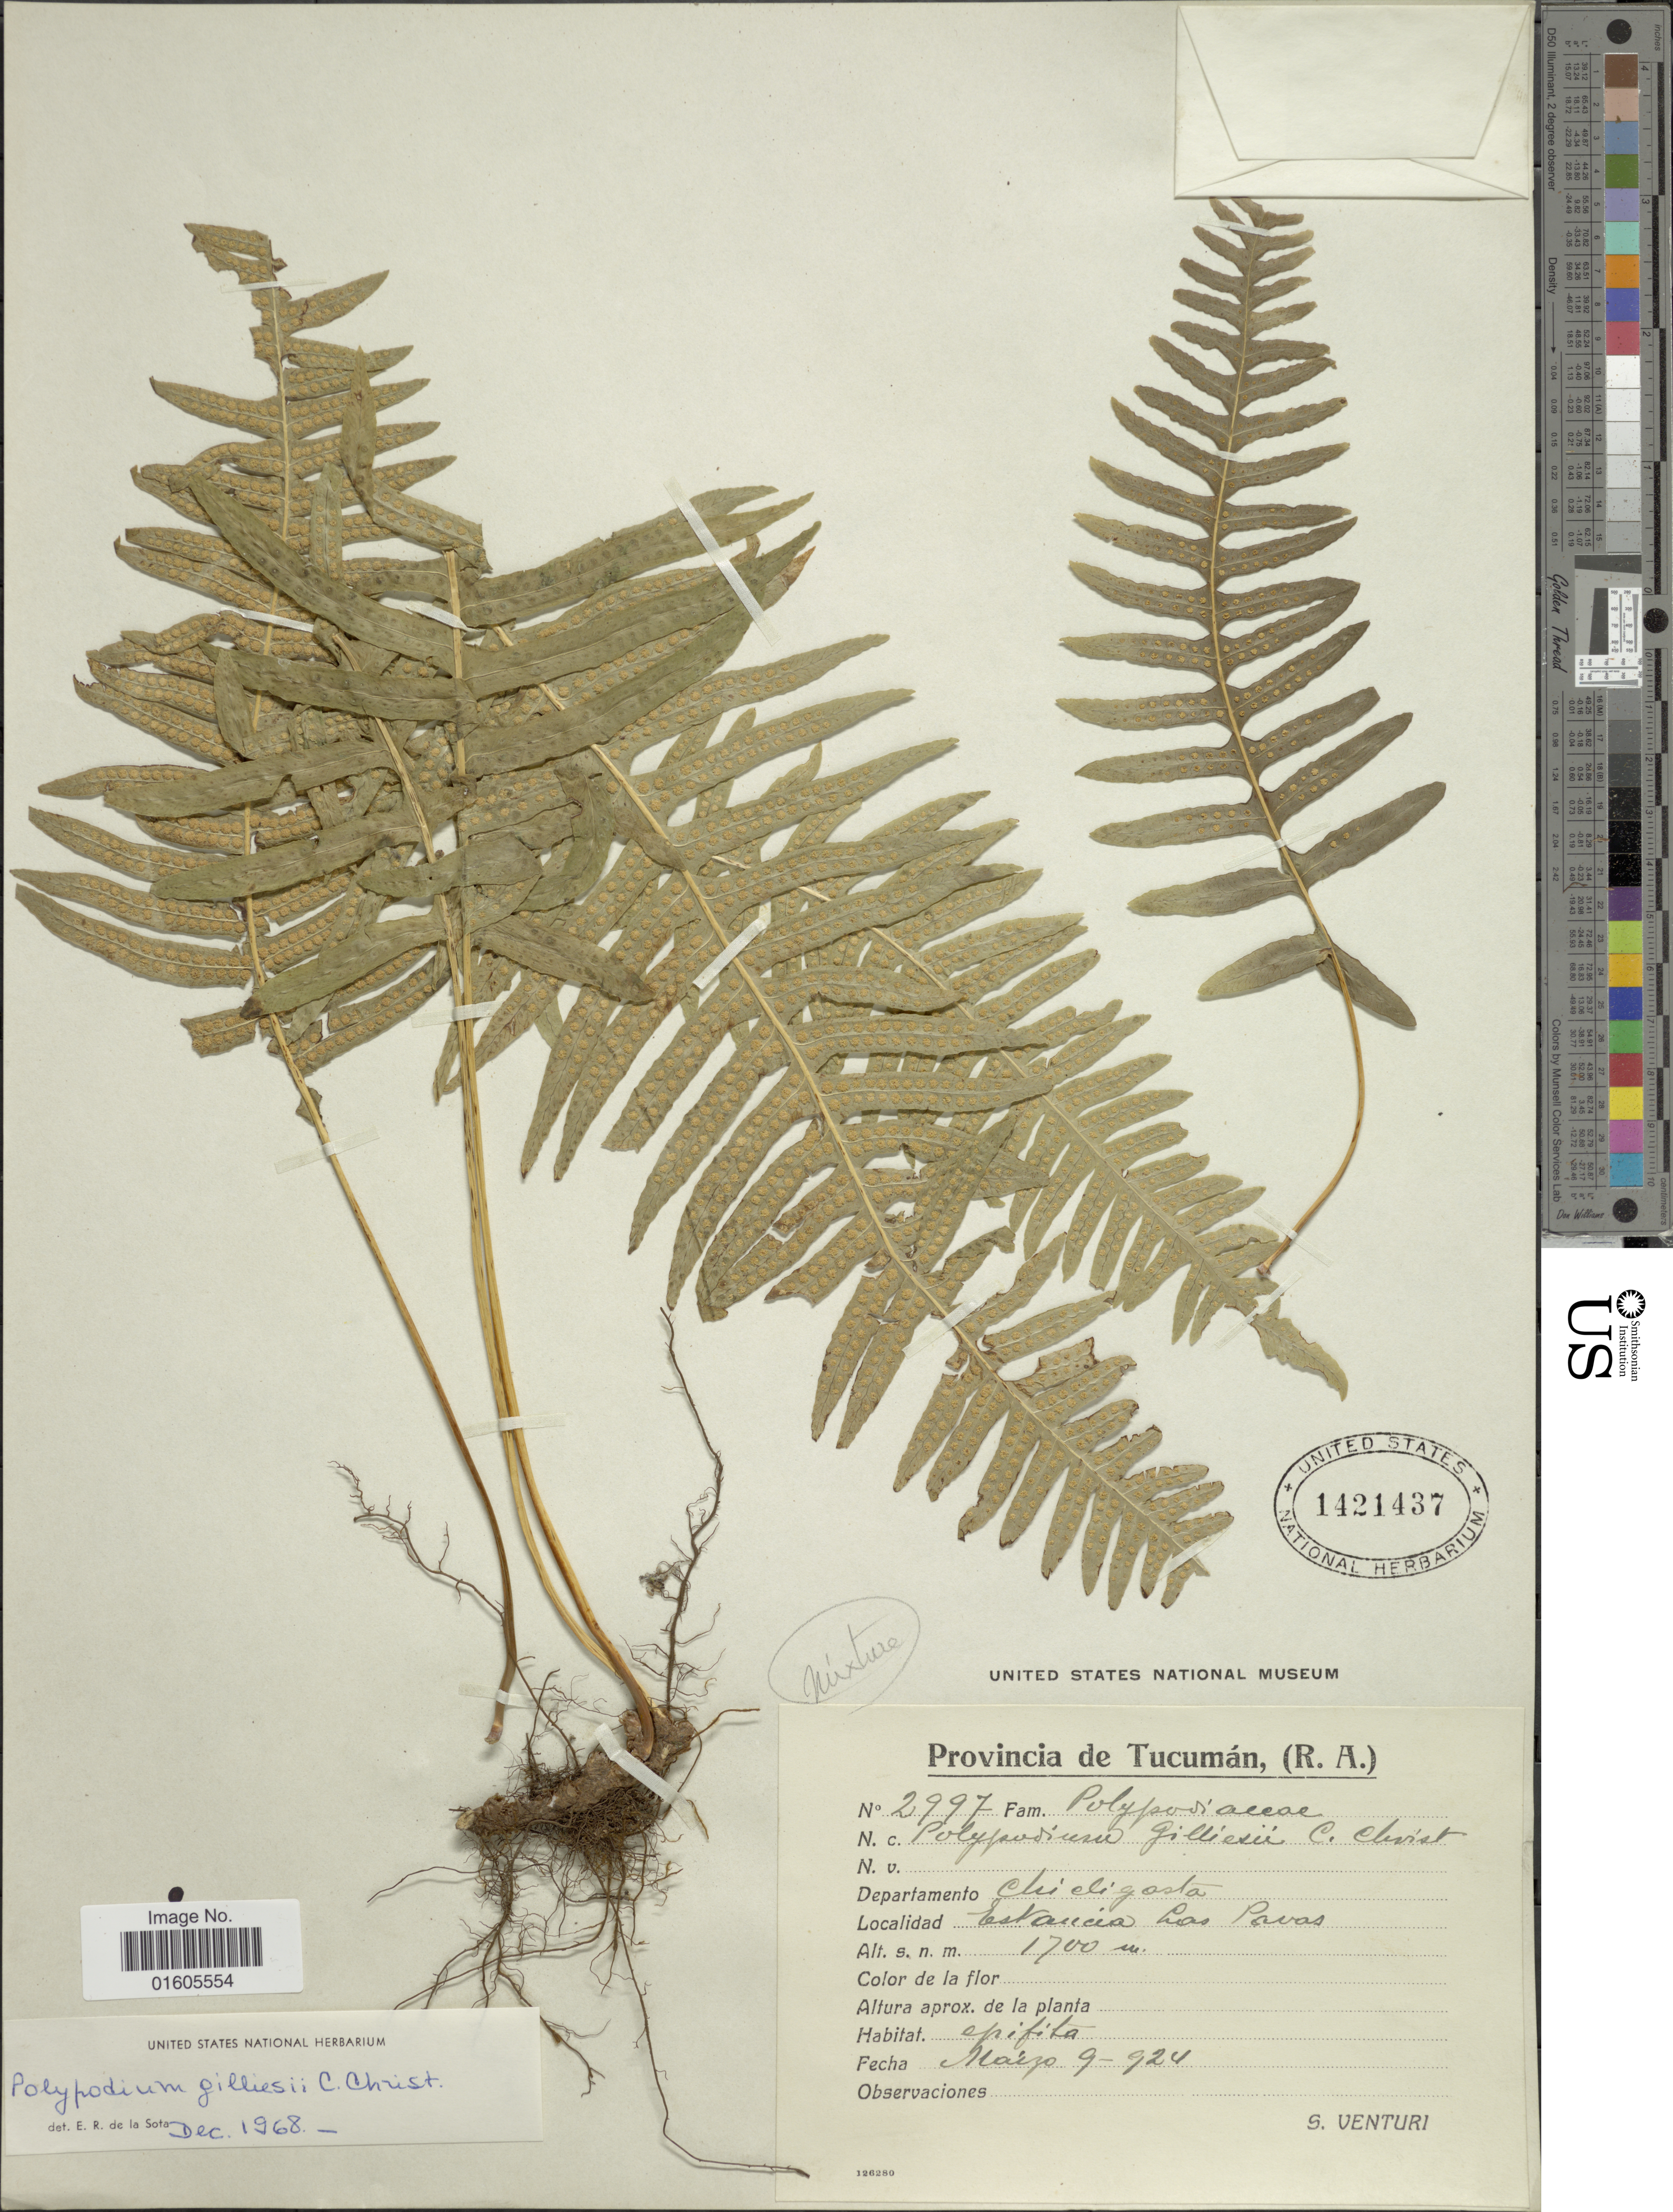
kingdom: Plantae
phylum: Tracheophyta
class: Polypodiopsida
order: Polypodiales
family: Polypodiaceae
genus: Serpocaulon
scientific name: Serpocaulon gilliesii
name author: (C. Chr.) A.R. Sm.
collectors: S. Venturi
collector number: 2997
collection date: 1924-03-09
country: Argentina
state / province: Tucuman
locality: Provincia de Tucumán, (R.A.). Departamento Chicligasta, Estancia Las Pavas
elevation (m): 1700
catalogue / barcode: US 1421437